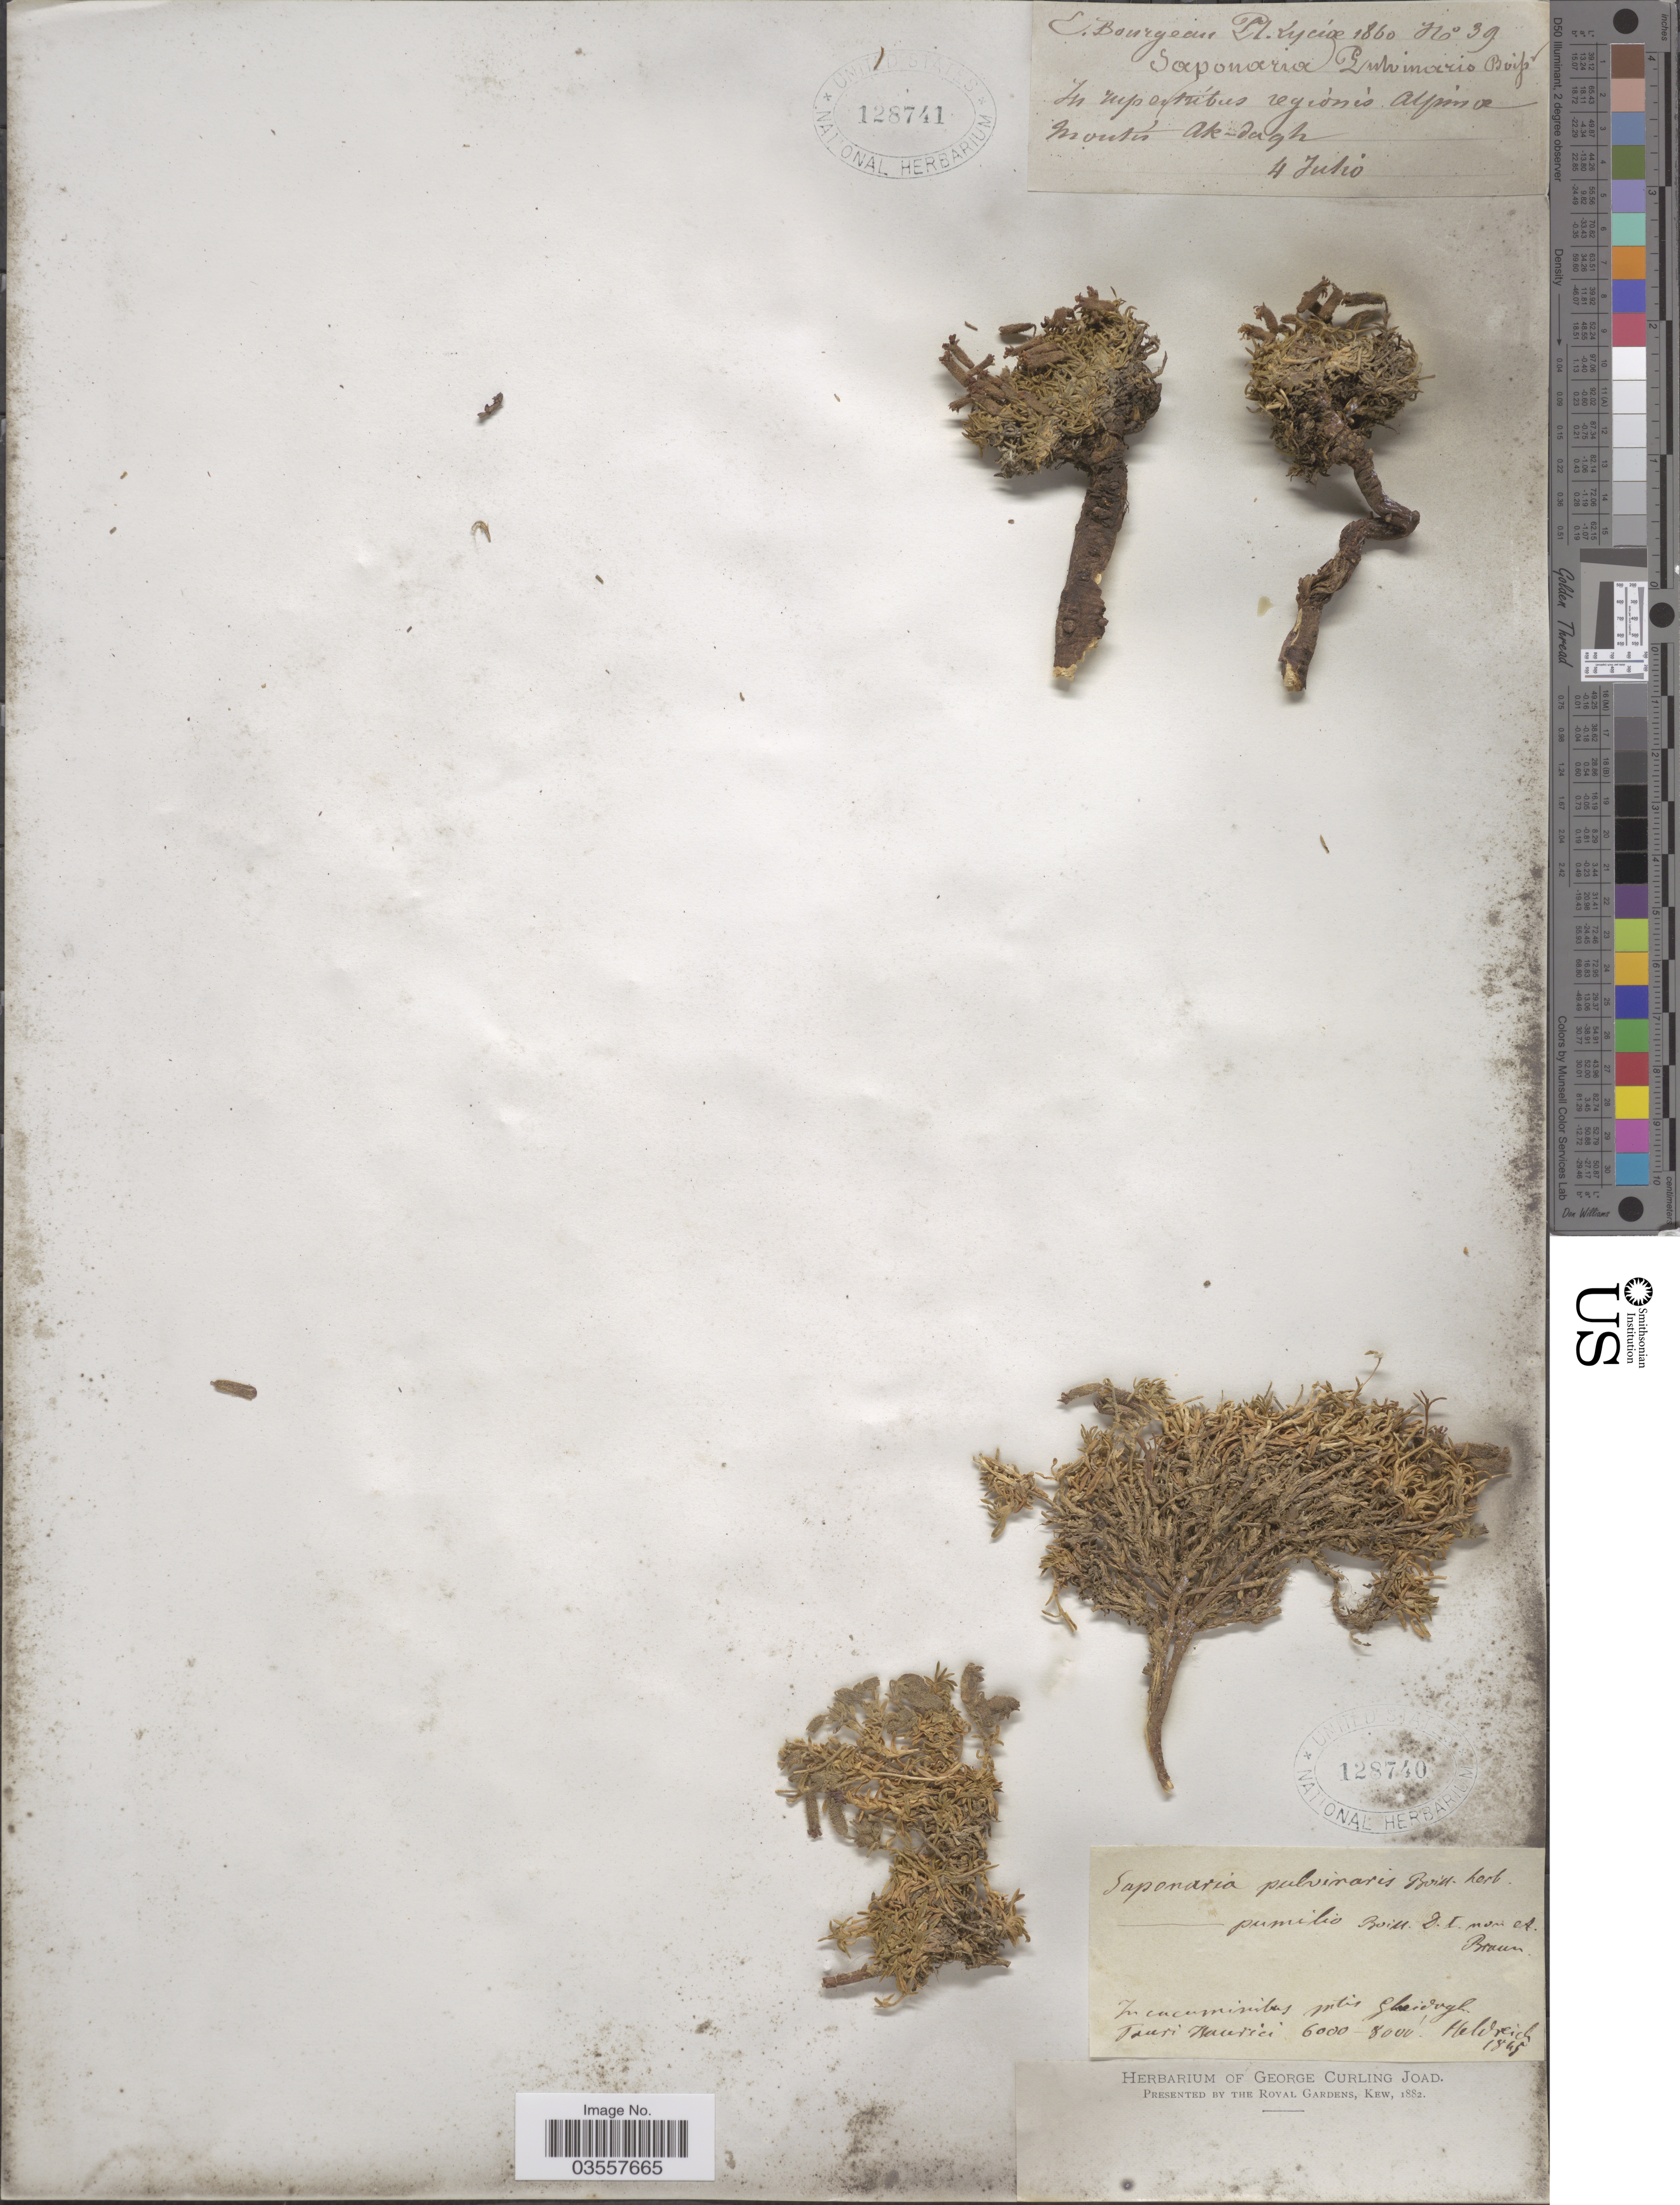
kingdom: Plantae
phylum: Tracheophyta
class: Magnoliopsida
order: Caryophyllales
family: Caryophyllaceae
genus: Saponaria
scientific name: Saponaria pulvinaris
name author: Boiss.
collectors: Heldreich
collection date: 1845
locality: In cacuminibus mtis Sheiddogh [interpreted] Tauri Maurici.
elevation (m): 1829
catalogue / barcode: US 128740